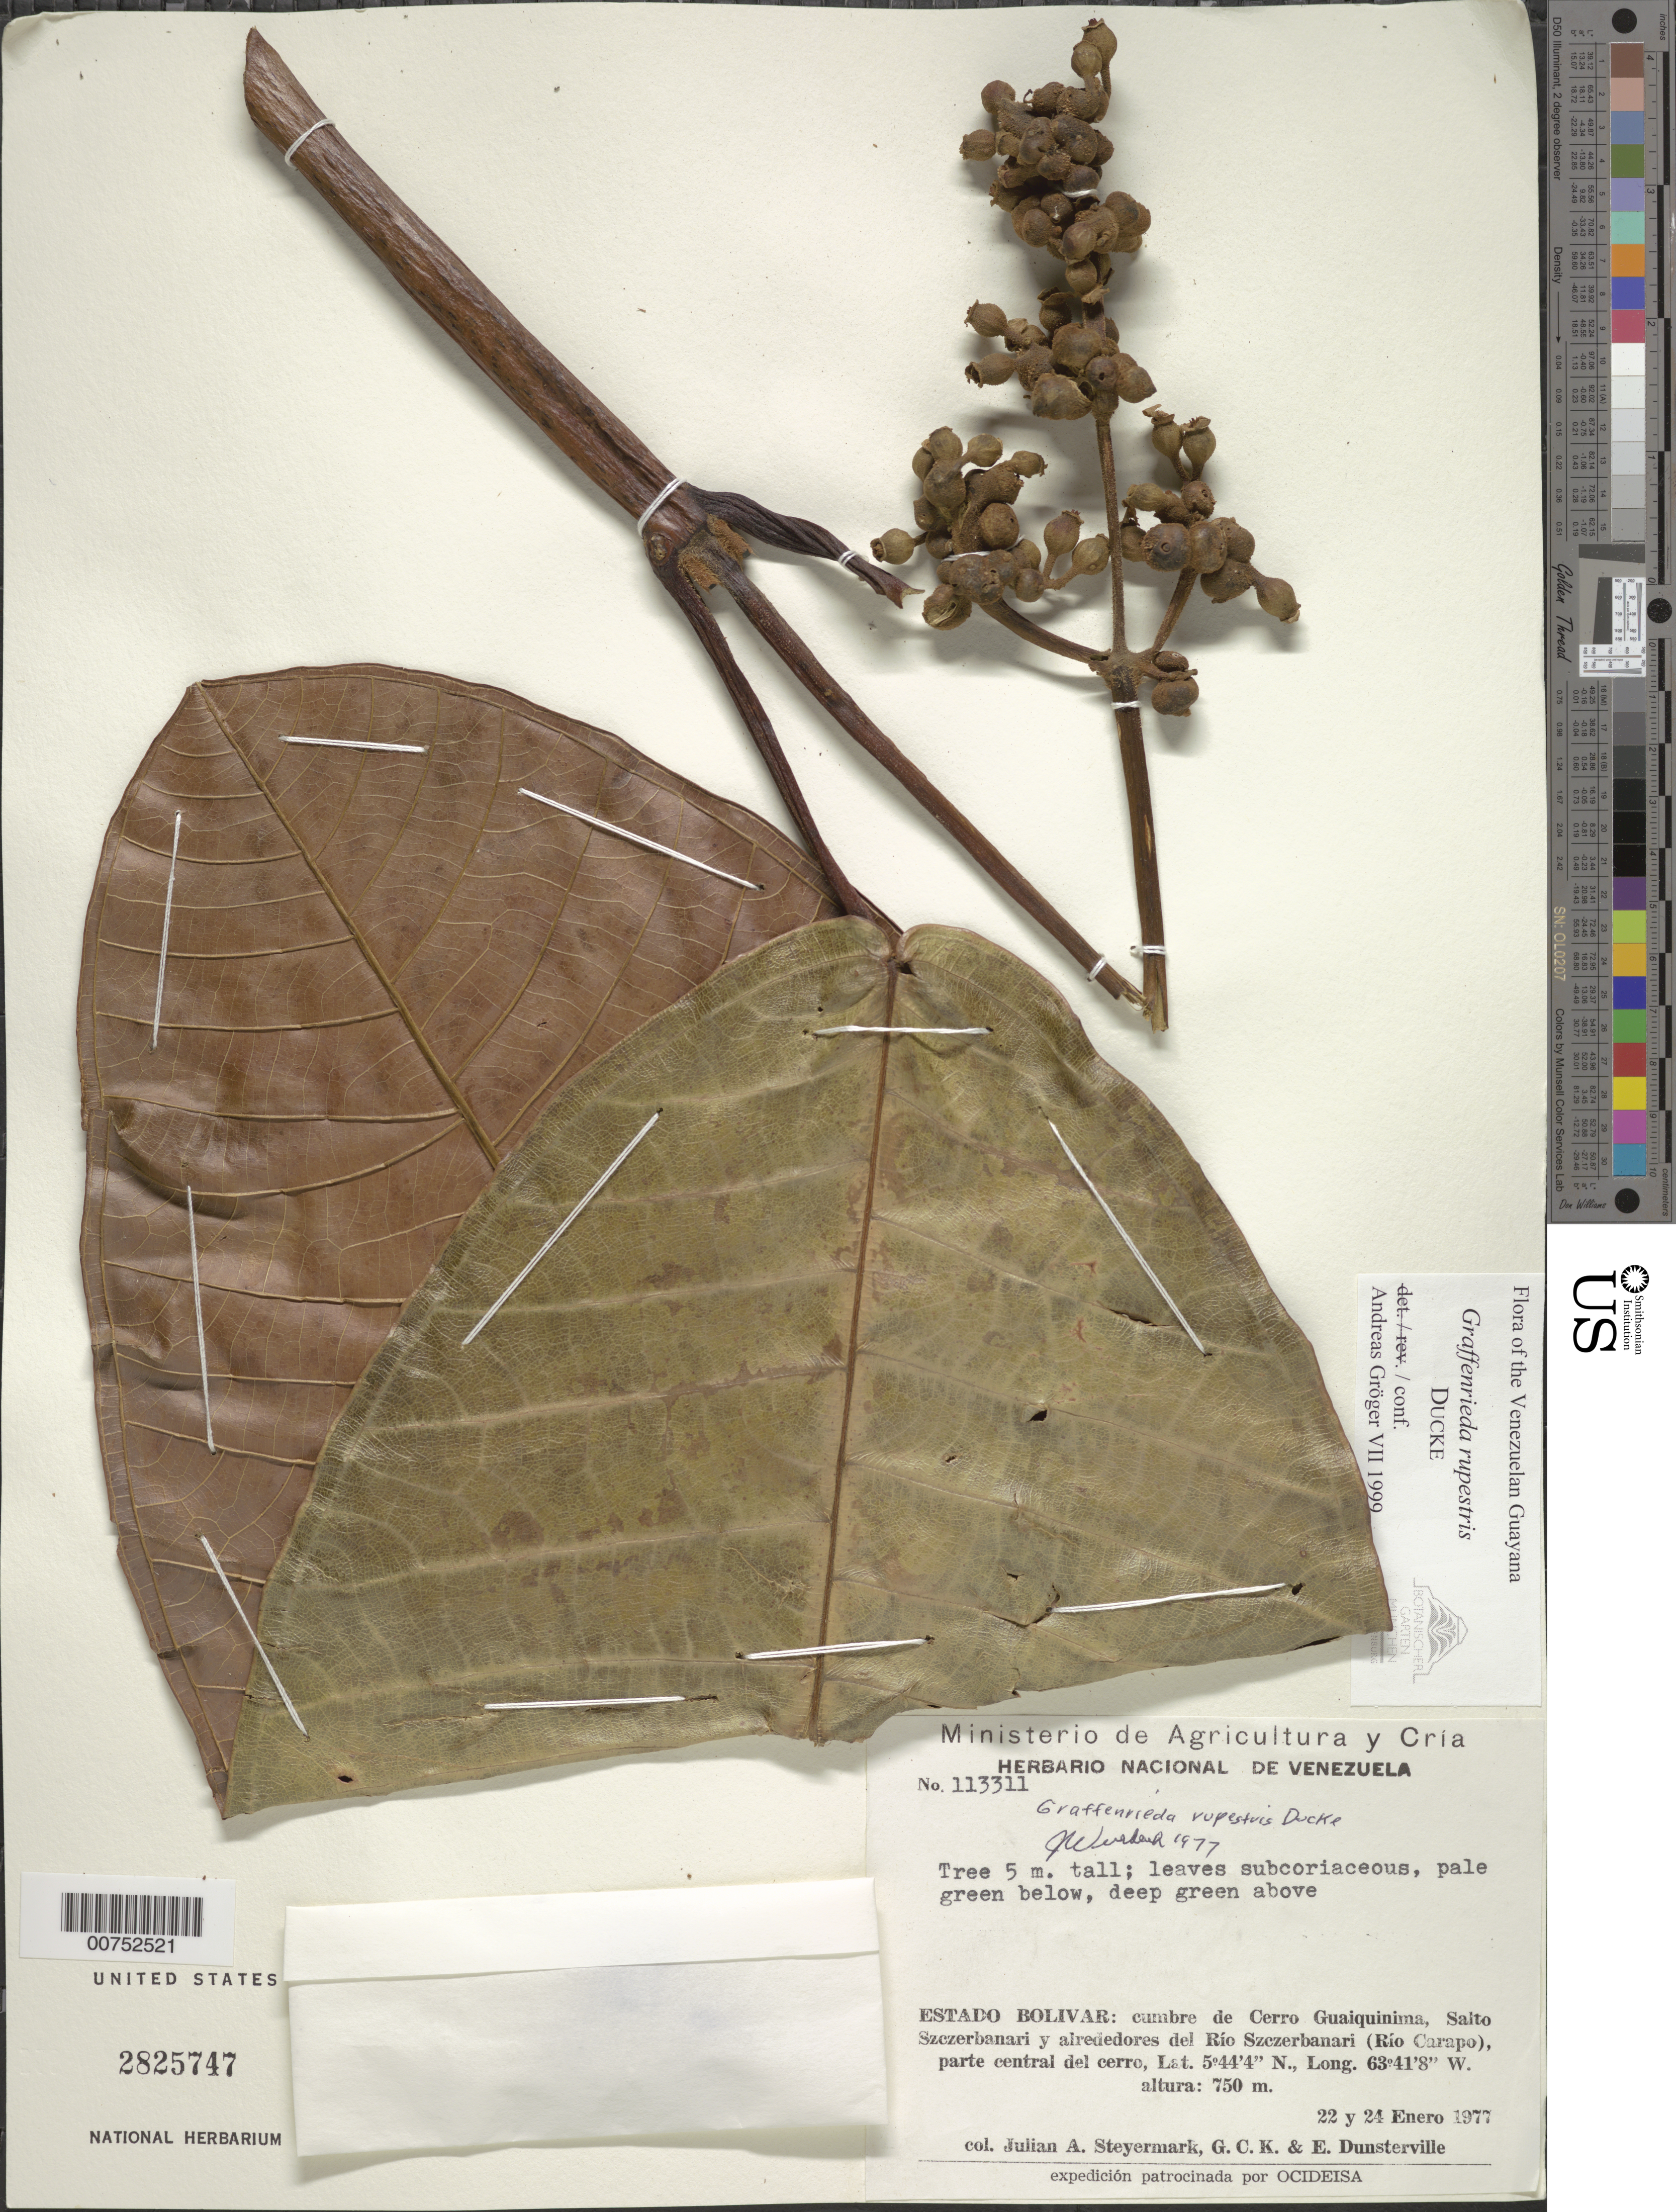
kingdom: Plantae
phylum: Tracheophyta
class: Magnoliopsida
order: Myrtales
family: Melastomataceae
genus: Graffenrieda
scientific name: Graffenrieda rupestris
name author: Ducke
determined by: Gröger, A.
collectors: J. Steyermark, G. C. K. Dunsterville & E. Dunsterville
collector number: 113311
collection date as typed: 22-Jan-77 to 24-Jan-77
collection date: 1977-01-22/1977-01-24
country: Venezuela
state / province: Bolívar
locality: Cerro Guaiquinima, Salto Szczerbanari y alrededores del Río Szcerbanari (Río Carapo), parte centro del cerro.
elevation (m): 750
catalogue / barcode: US 2825747